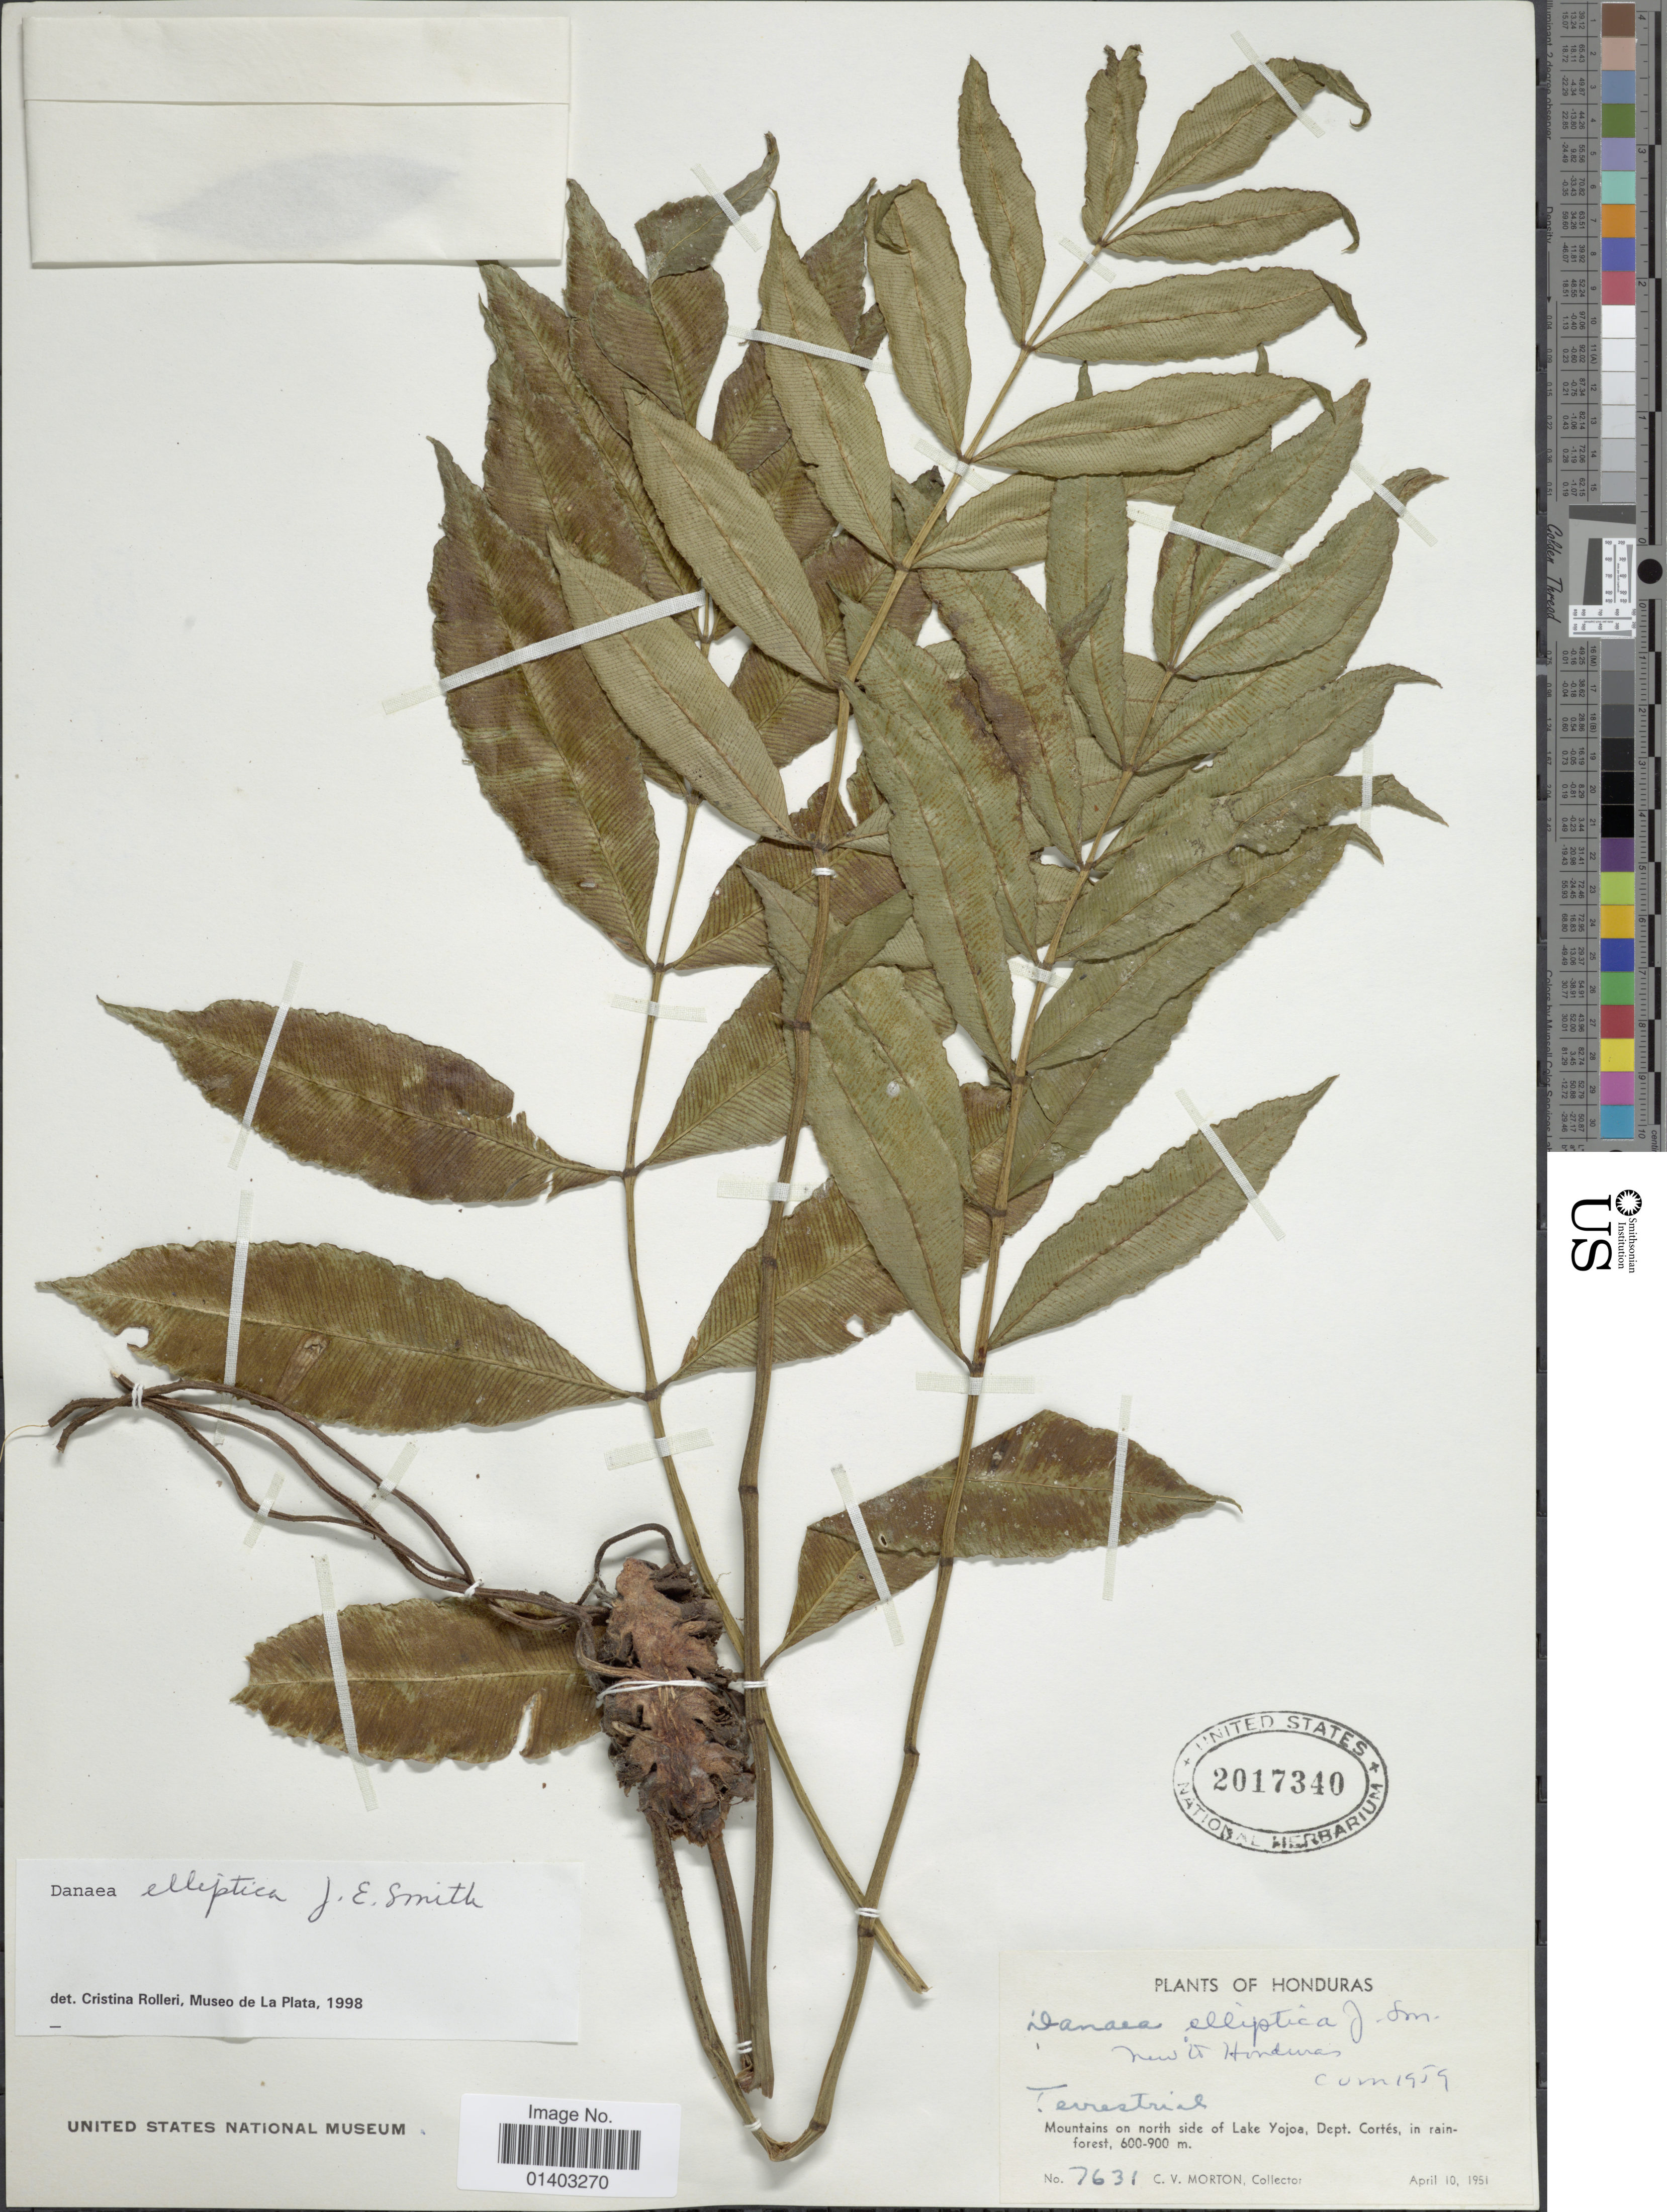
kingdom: Plantae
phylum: Tracheophyta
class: Polypodiopsida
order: Marattiales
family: Marattiaceae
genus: Danaea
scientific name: Danaea elliptica subsp. elliptica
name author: Sm.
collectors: C. V. Morton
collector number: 7631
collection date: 1951-04-10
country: Honduras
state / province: Cortés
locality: Mountains on north side of Lake Yojoa, Dept Cortés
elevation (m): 600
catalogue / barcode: US 2017340